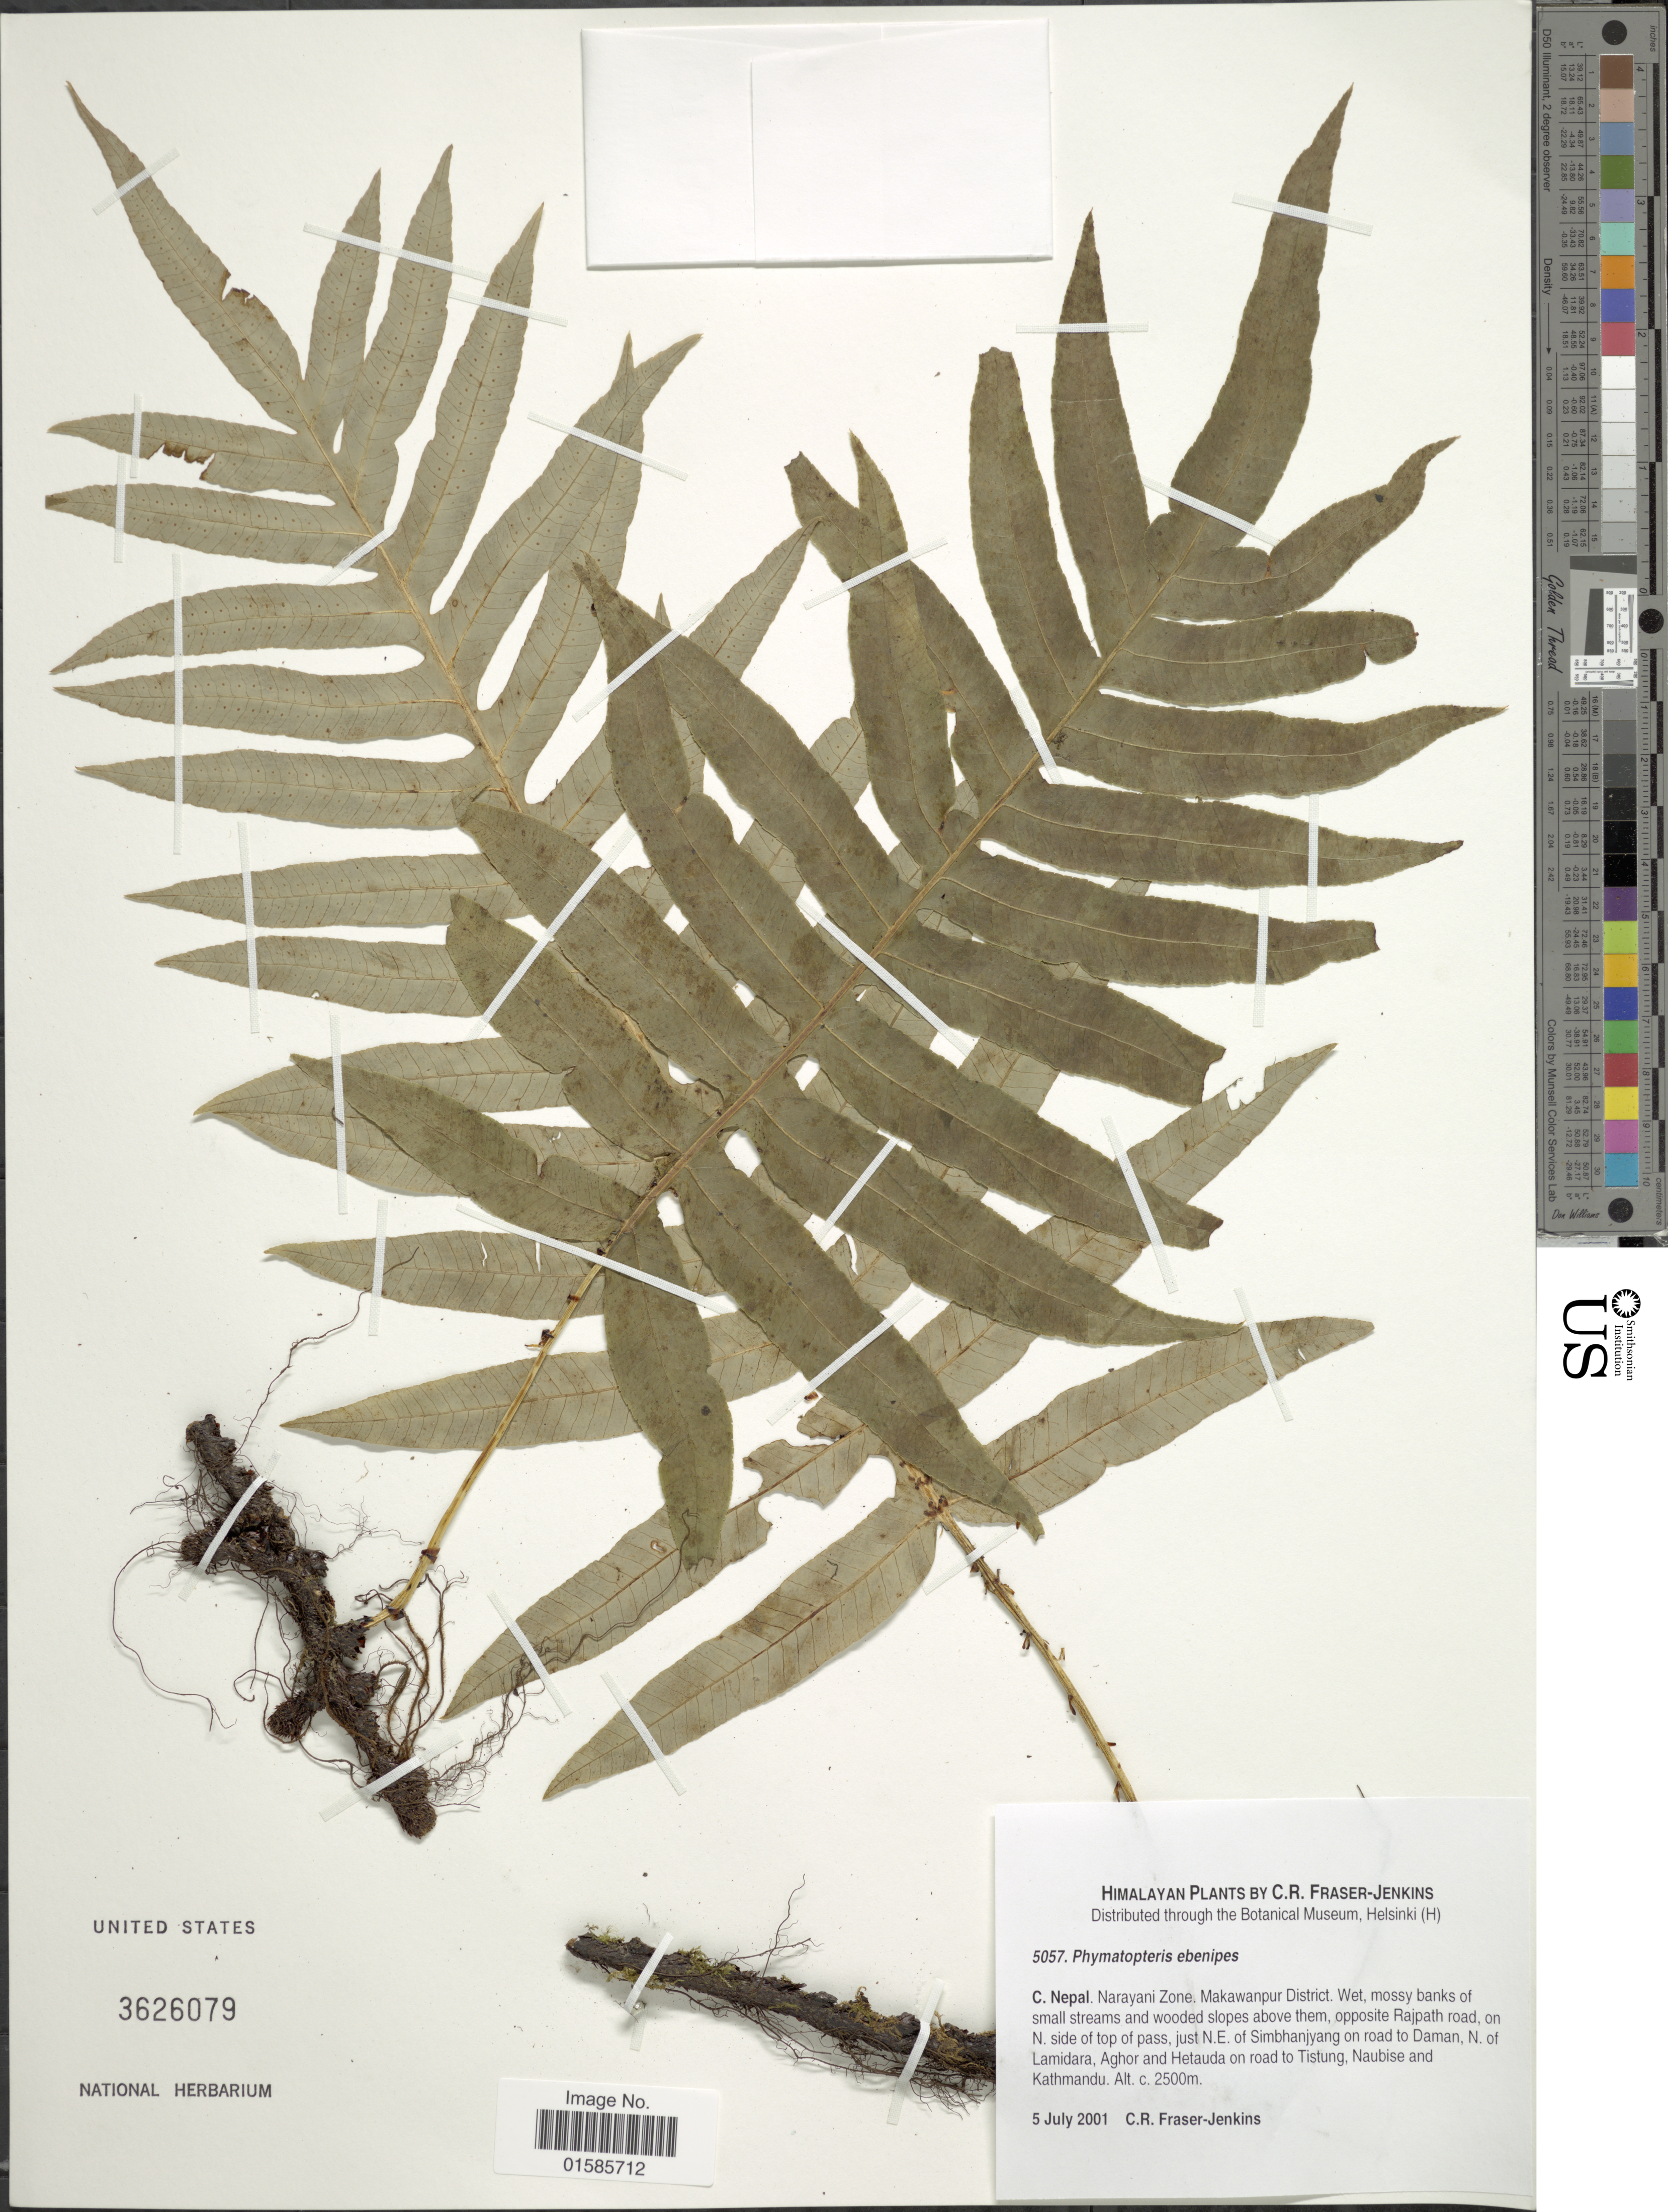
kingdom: Plantae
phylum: Tracheophyta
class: Polypodiopsida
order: Polypodiales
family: Polypodiaceae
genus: Microsorum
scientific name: Microsorum ebenipes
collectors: C. R. Fraser-Jenkins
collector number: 5057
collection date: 2001-07-05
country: Nepal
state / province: Narayani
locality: Himalayan, C Nepal, Narayani Zone. Makawanpur District, on N side of top of pass, just N.E. of Simbhanjyang on road to Daman, N of Lamidara, Aghor and Hetauda on road to Tistung, Naubise and Kathmandu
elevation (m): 2500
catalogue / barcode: US 3626079